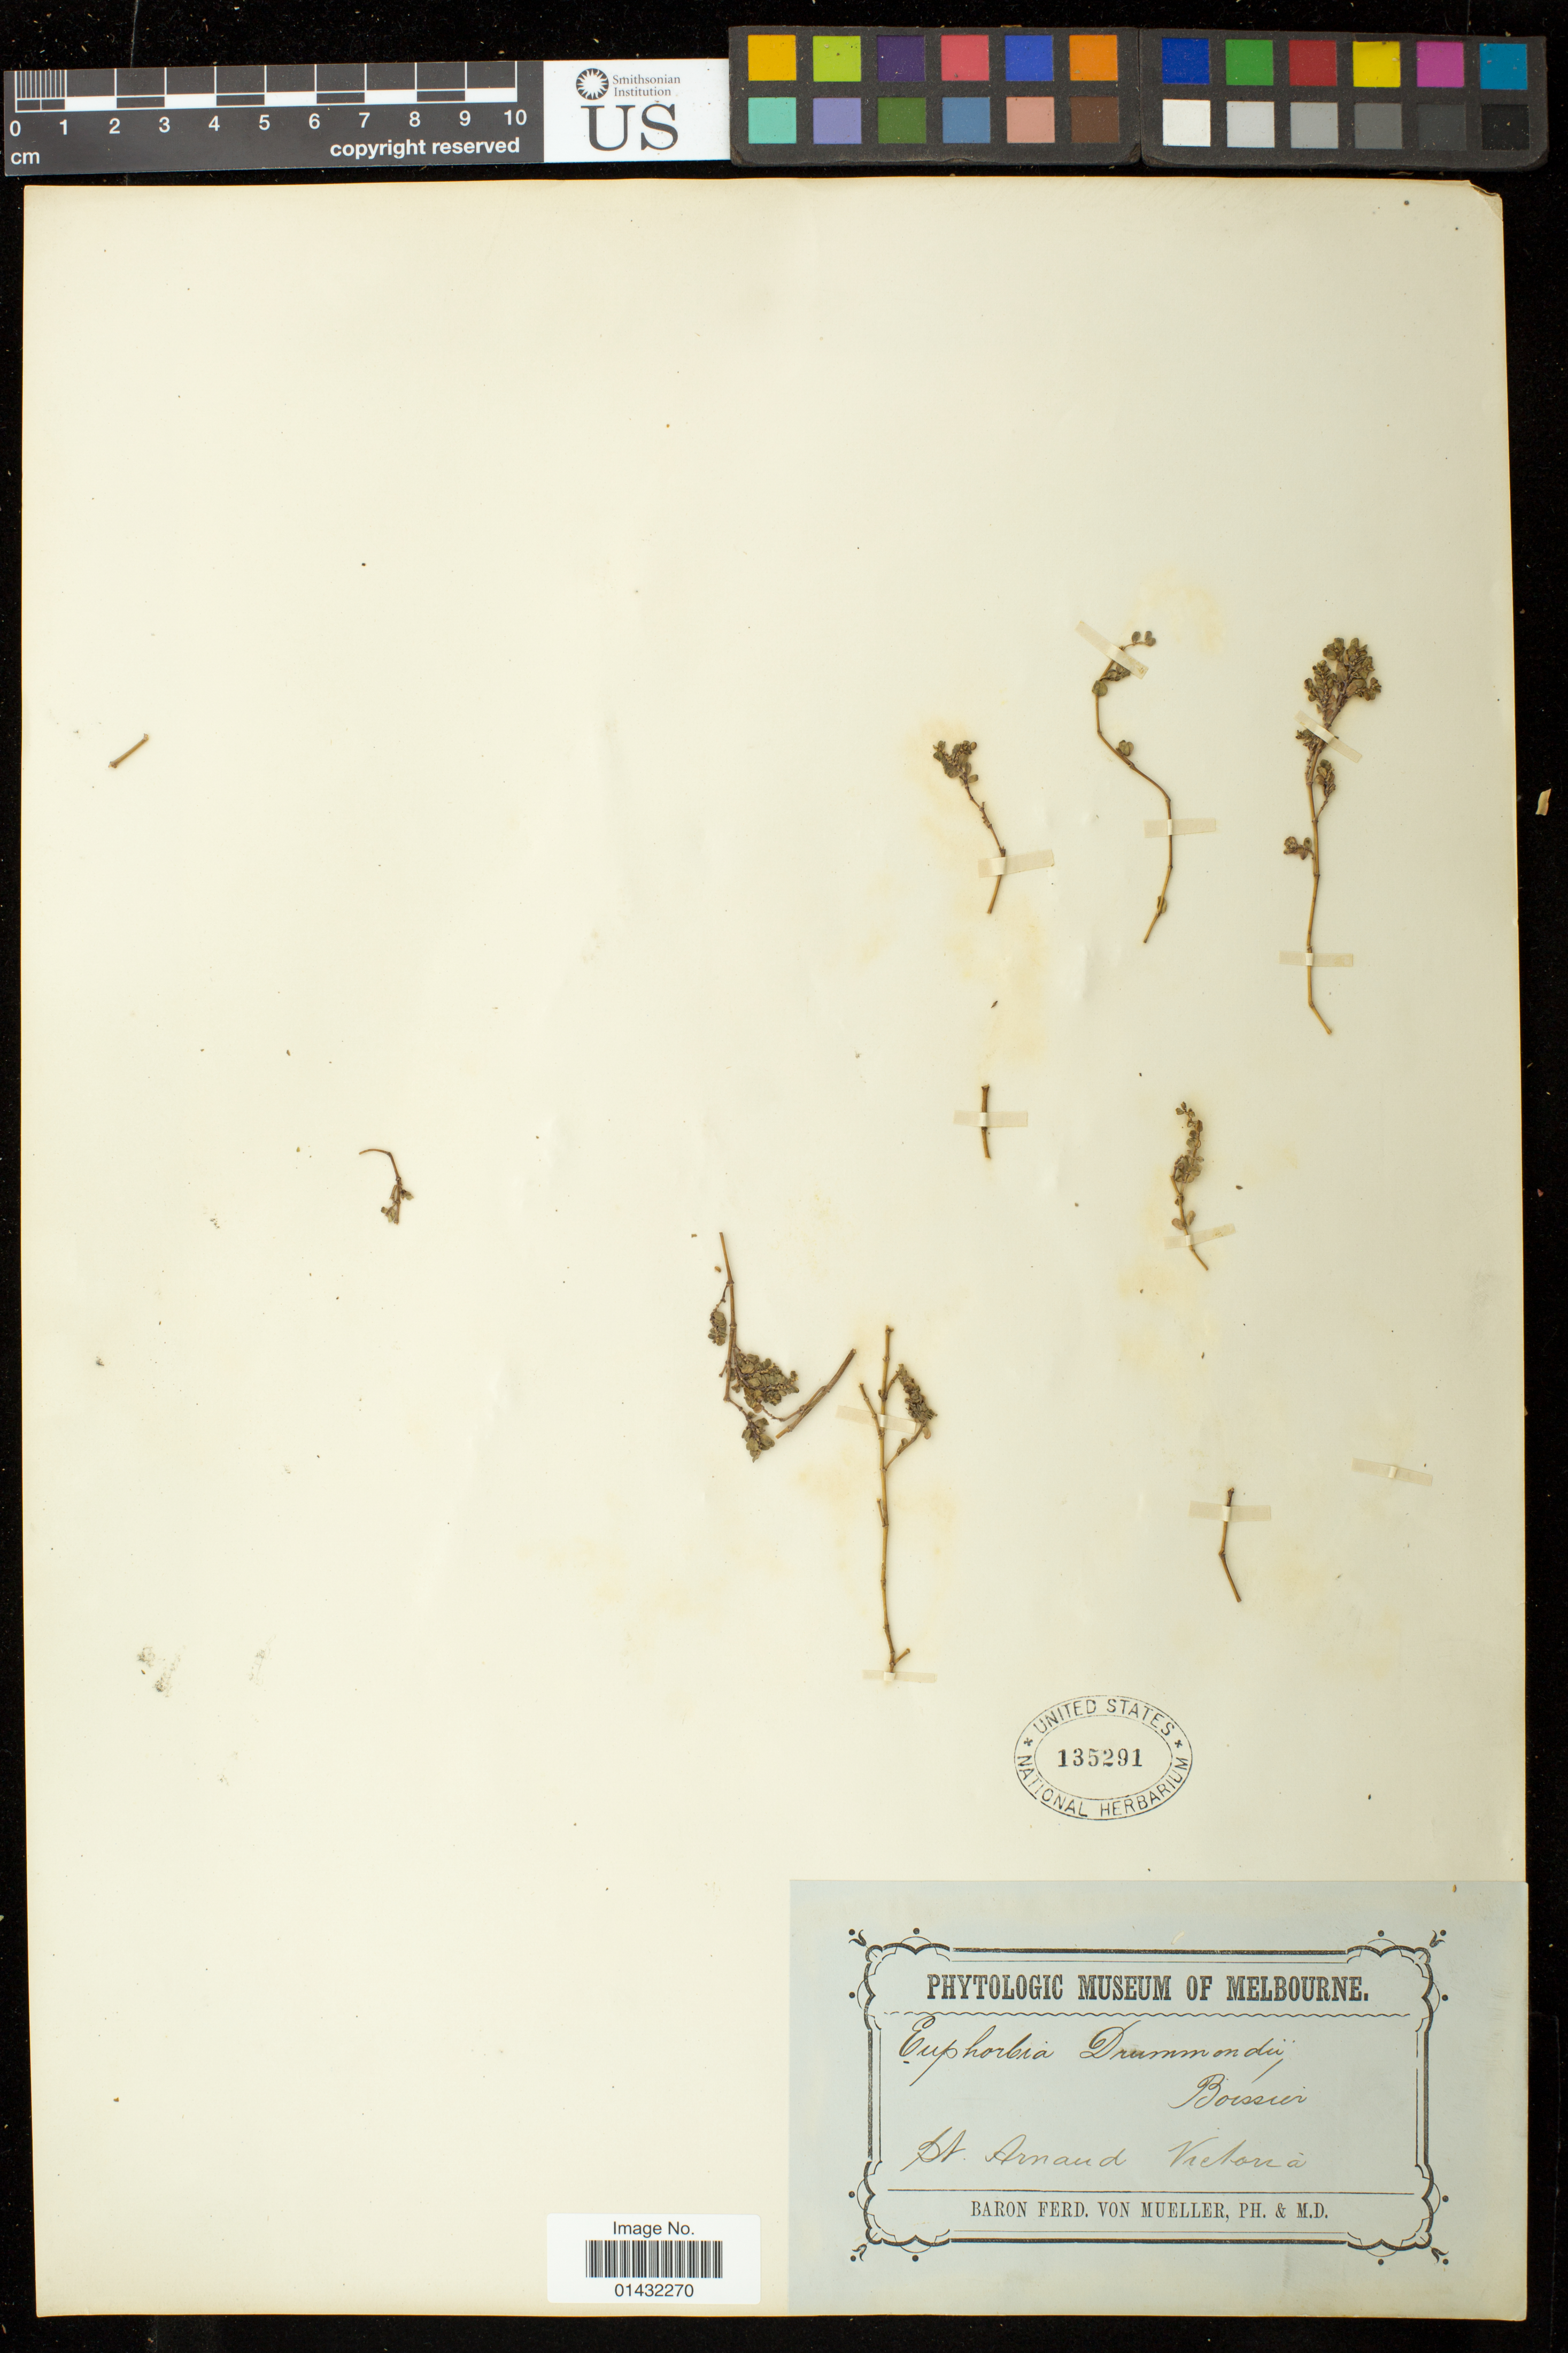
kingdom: Plantae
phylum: Tracheophyta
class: Magnoliopsida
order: Malpighiales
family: Euphorbiaceae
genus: Euphorbia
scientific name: Euphorbia drummondii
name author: Boiss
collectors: F. von Mueller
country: Australia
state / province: Victoria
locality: St. Arnaud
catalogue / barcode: US 135291